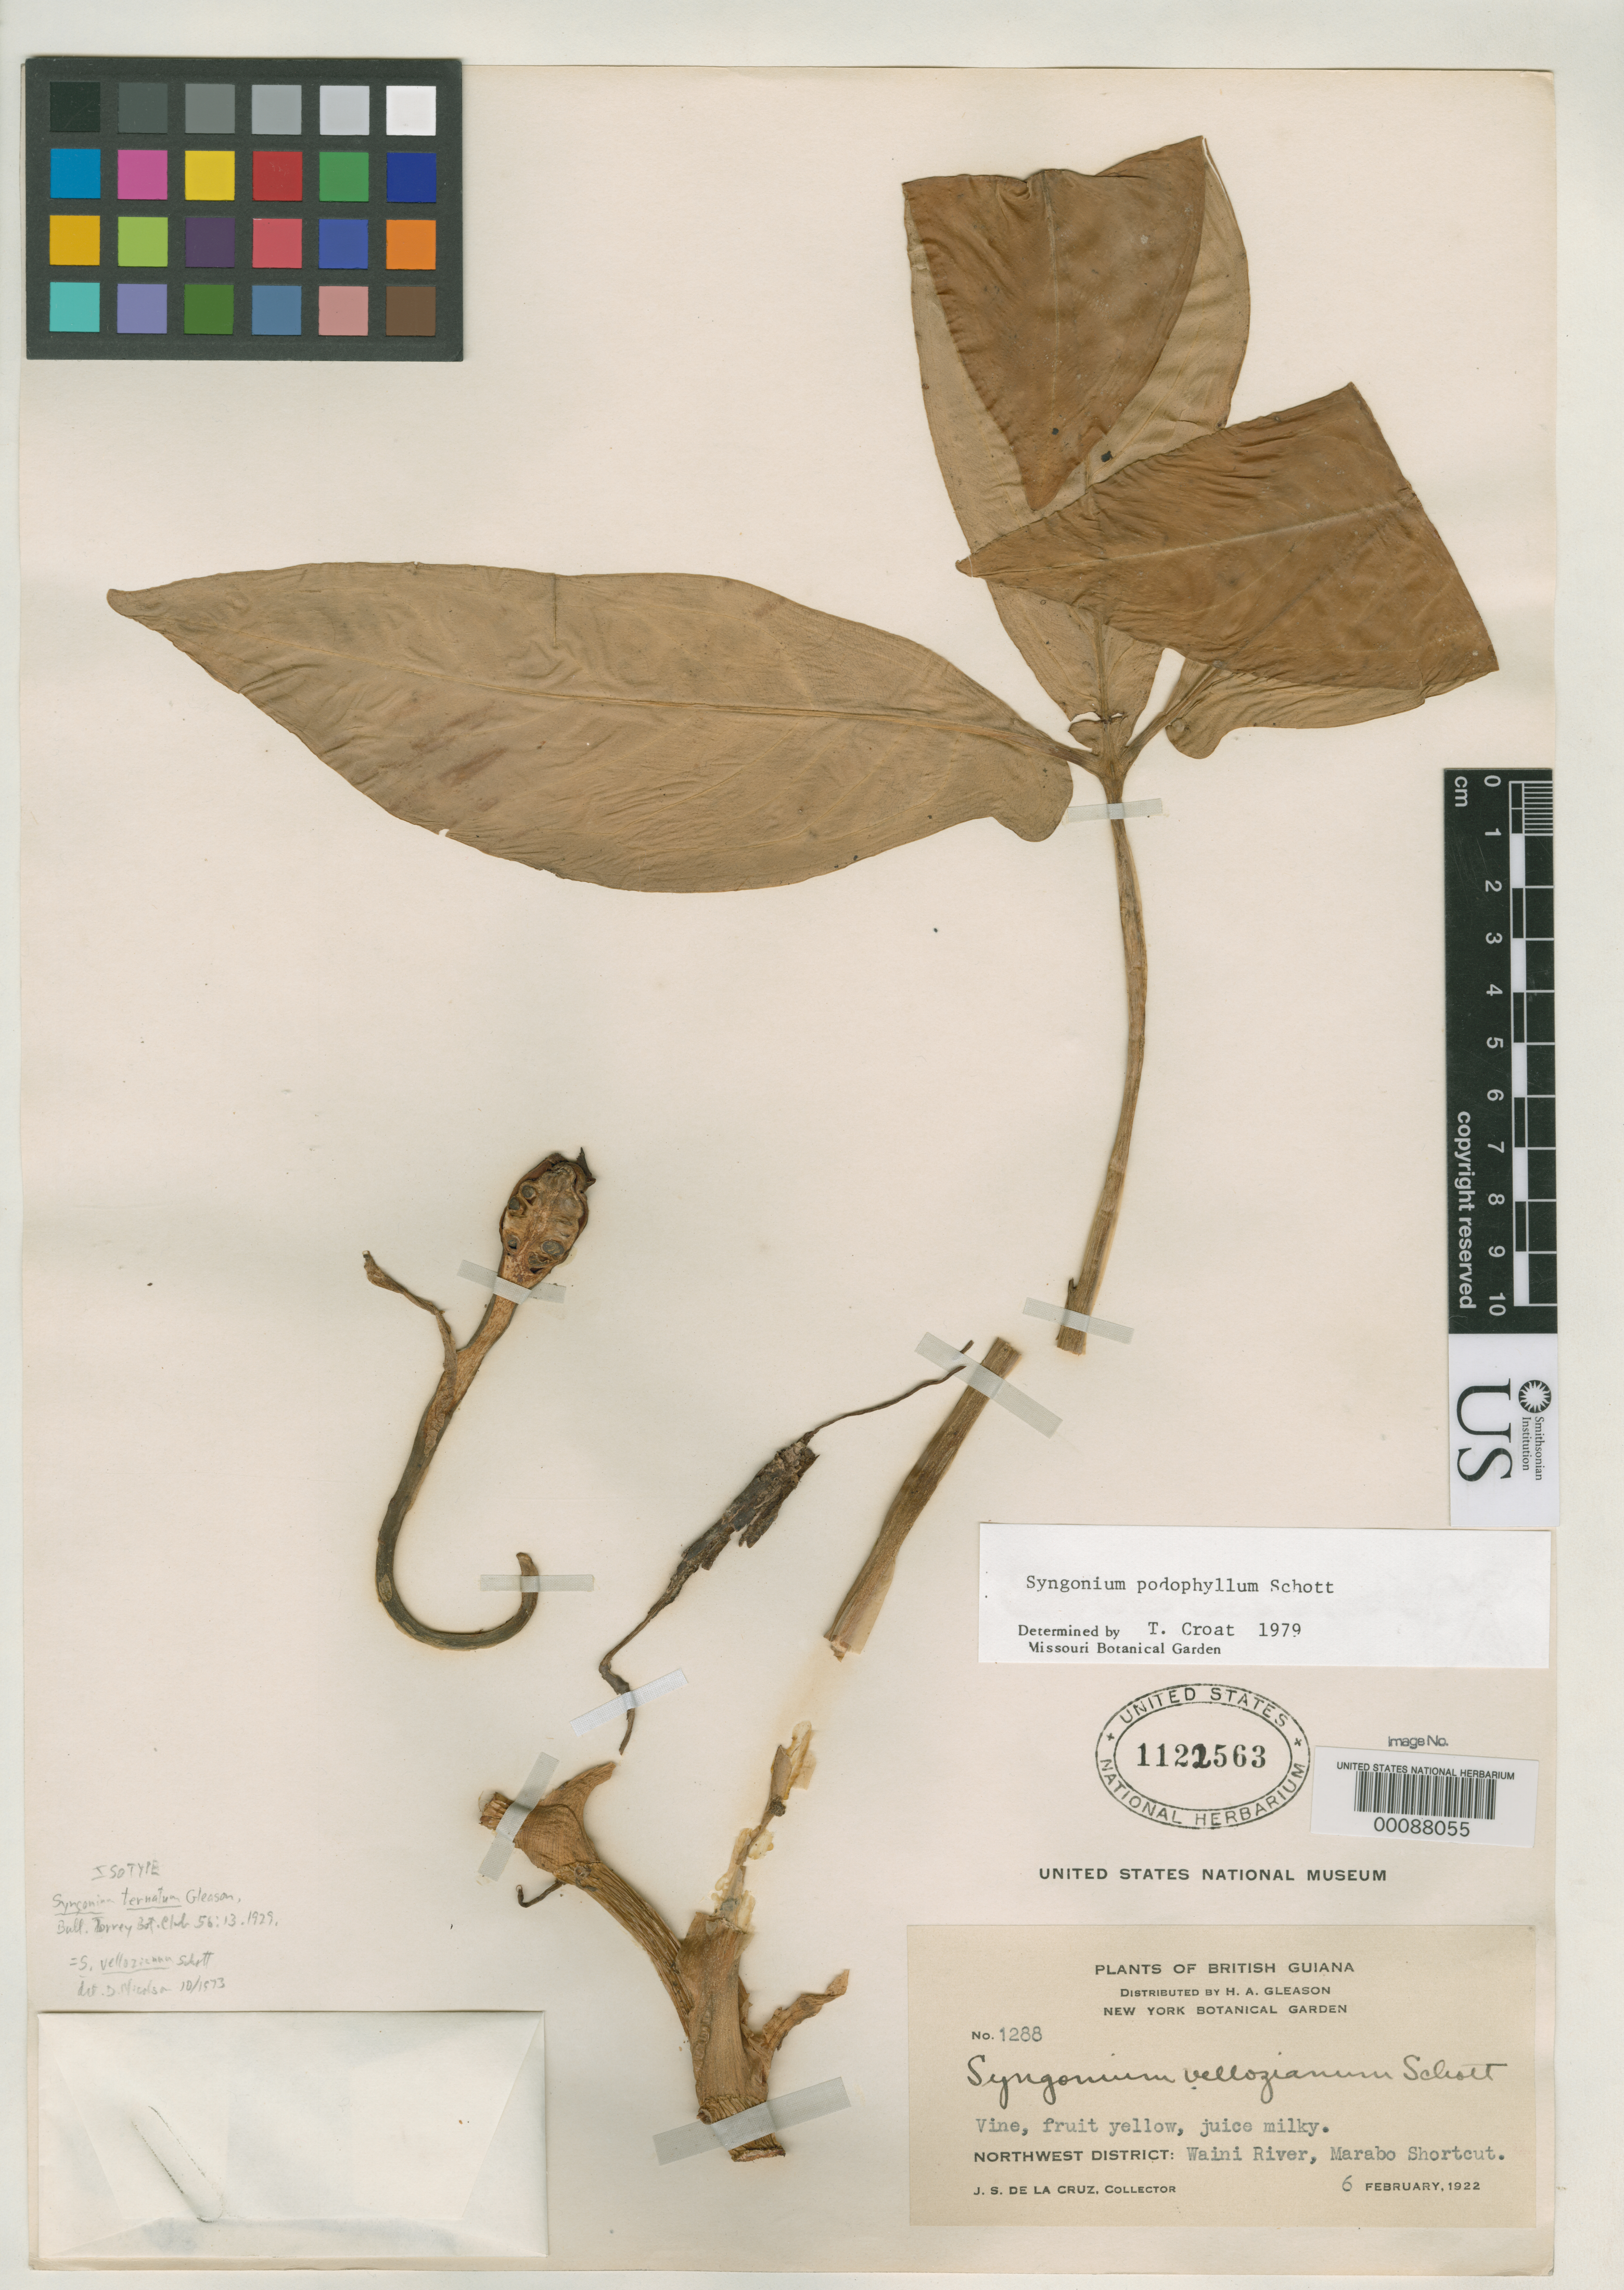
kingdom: Plantae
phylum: Tracheophyta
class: Liliopsida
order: Alismatales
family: Araceae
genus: Syngonium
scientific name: Syngonium ternatum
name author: Gleason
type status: Isotype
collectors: J. S. de la Cruz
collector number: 1288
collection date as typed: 06 Feb 1922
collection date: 1922-02-06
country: Guyana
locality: Waini River, Morabo short cut. North West Dist.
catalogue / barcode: US 1122563